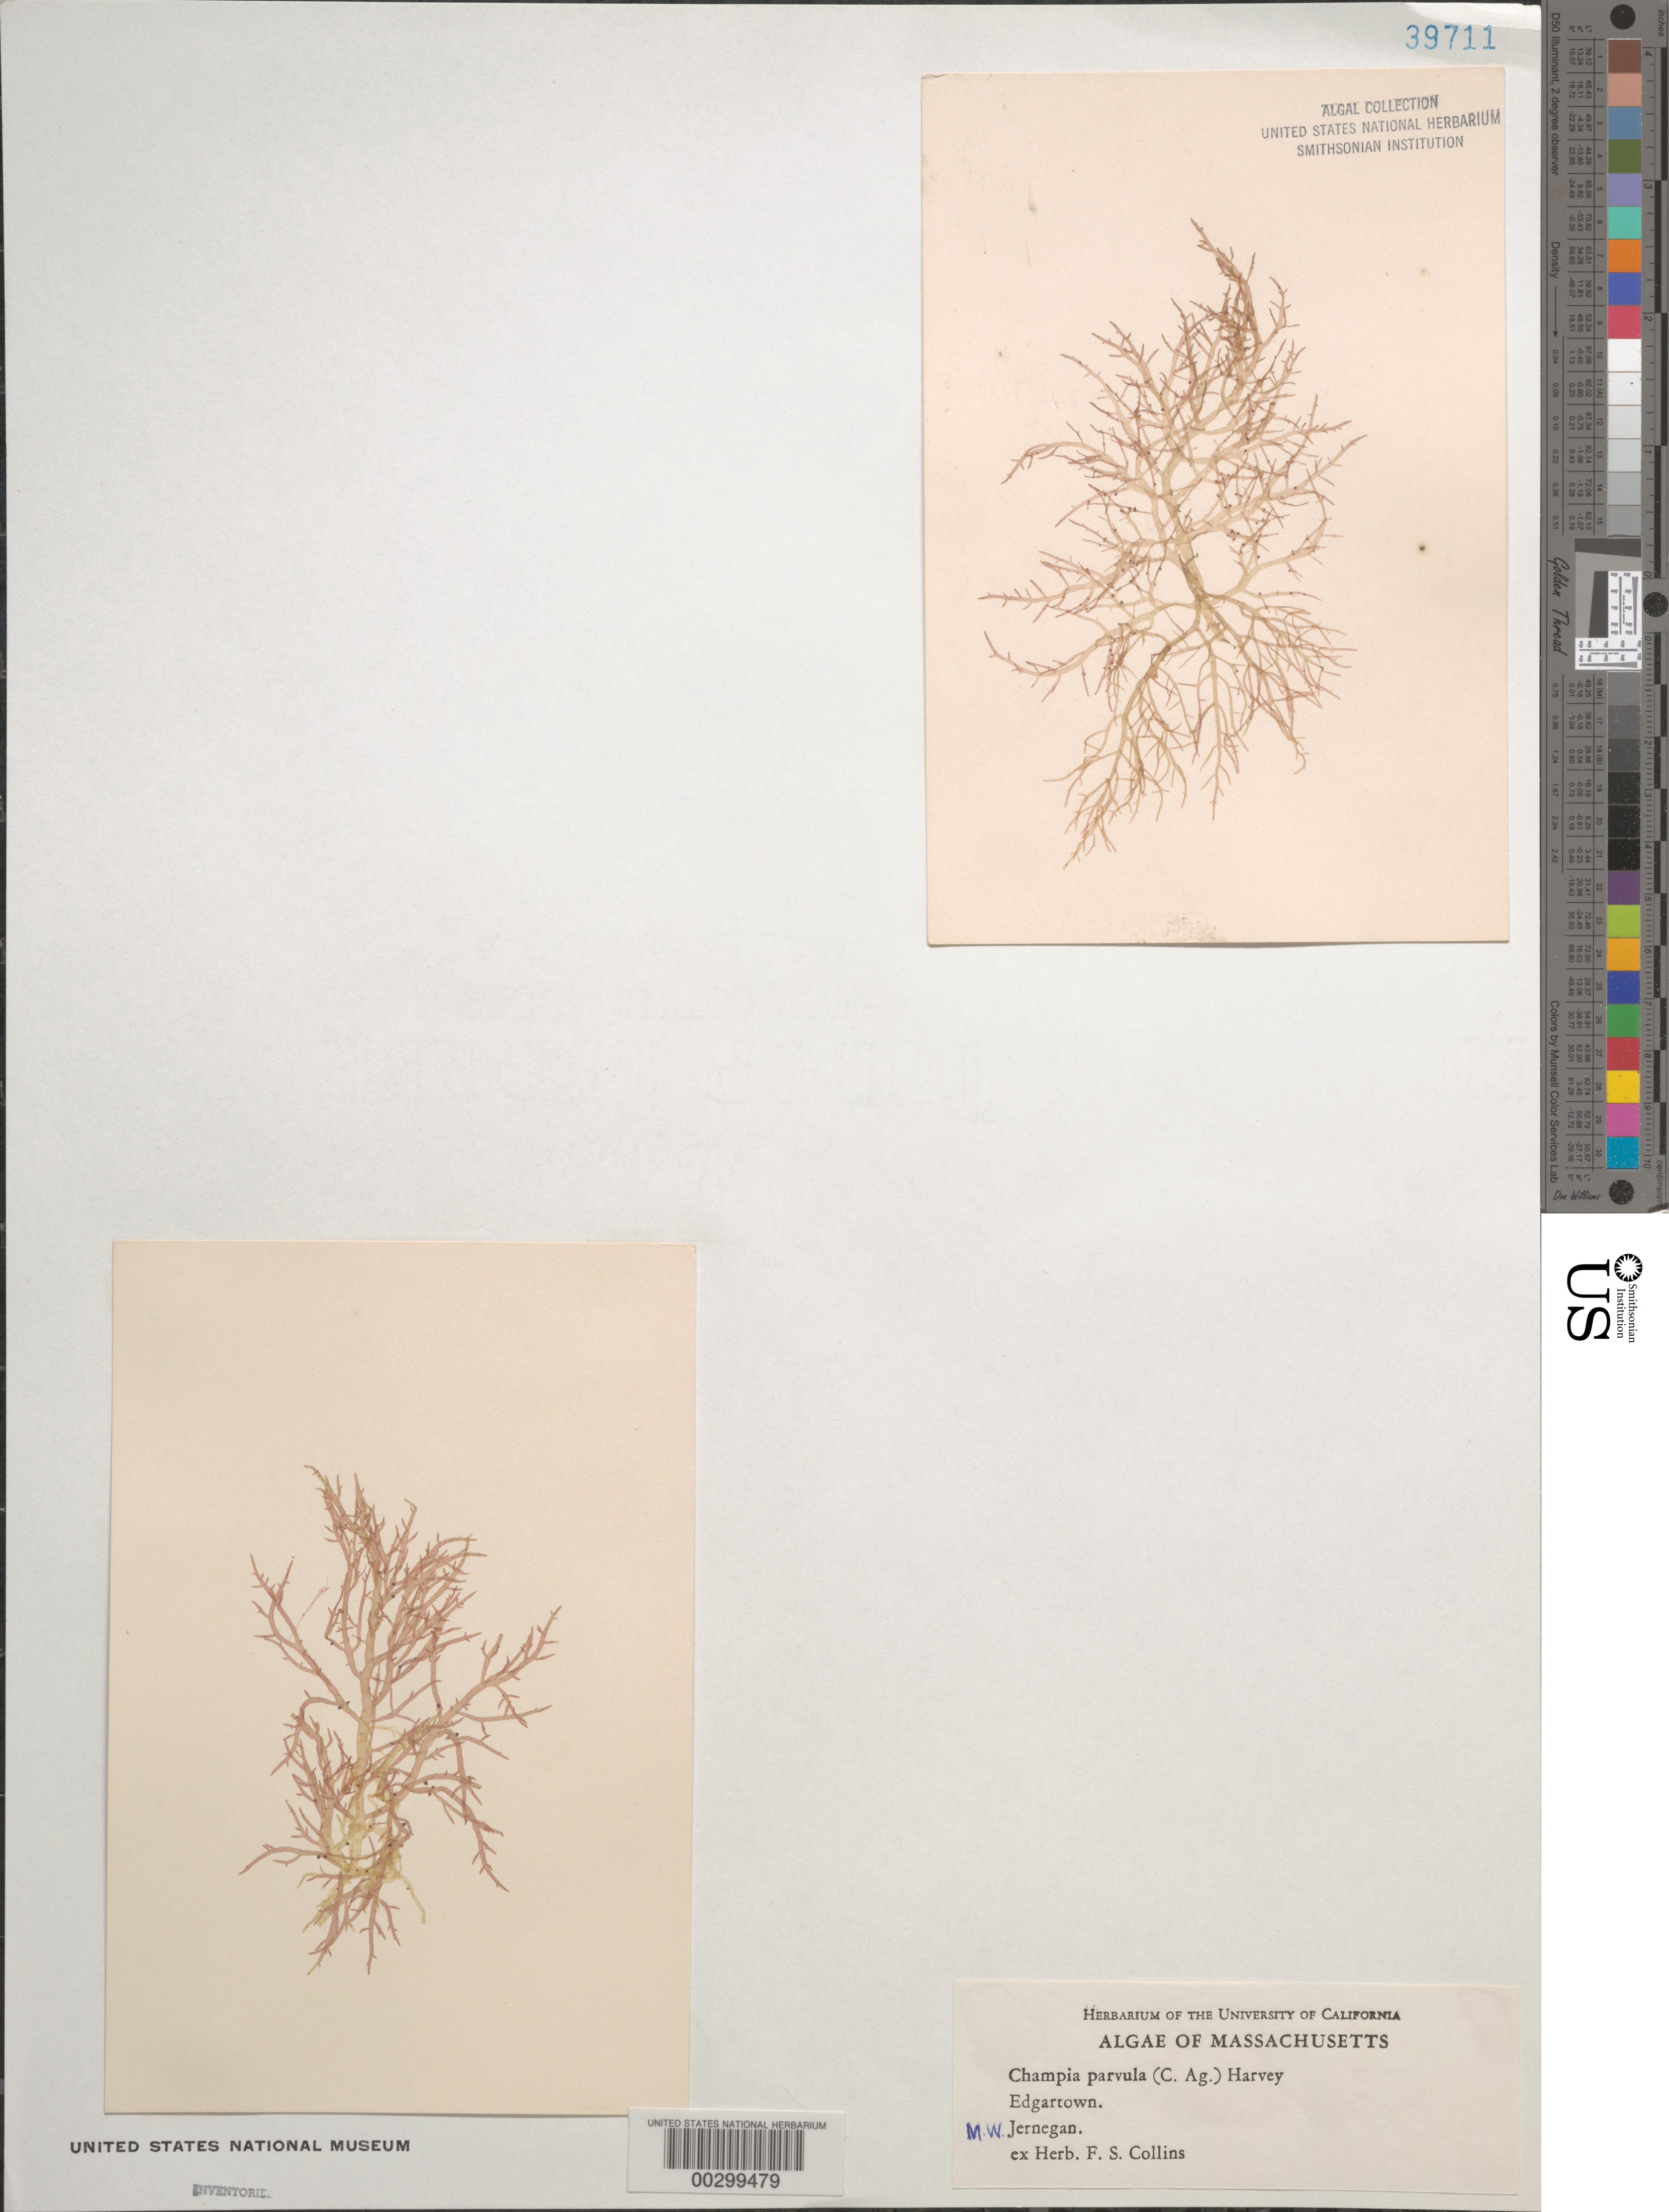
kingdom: Plantae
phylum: Rhodophyta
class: Florideophyceae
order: Rhodymeniales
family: Champiaceae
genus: Champia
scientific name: Champia parvula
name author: (C. Agardh) Harv.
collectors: M. Jernegan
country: United States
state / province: Massachusetts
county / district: Dukes County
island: Martha's Vineyard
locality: Edgartown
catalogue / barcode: US 39711